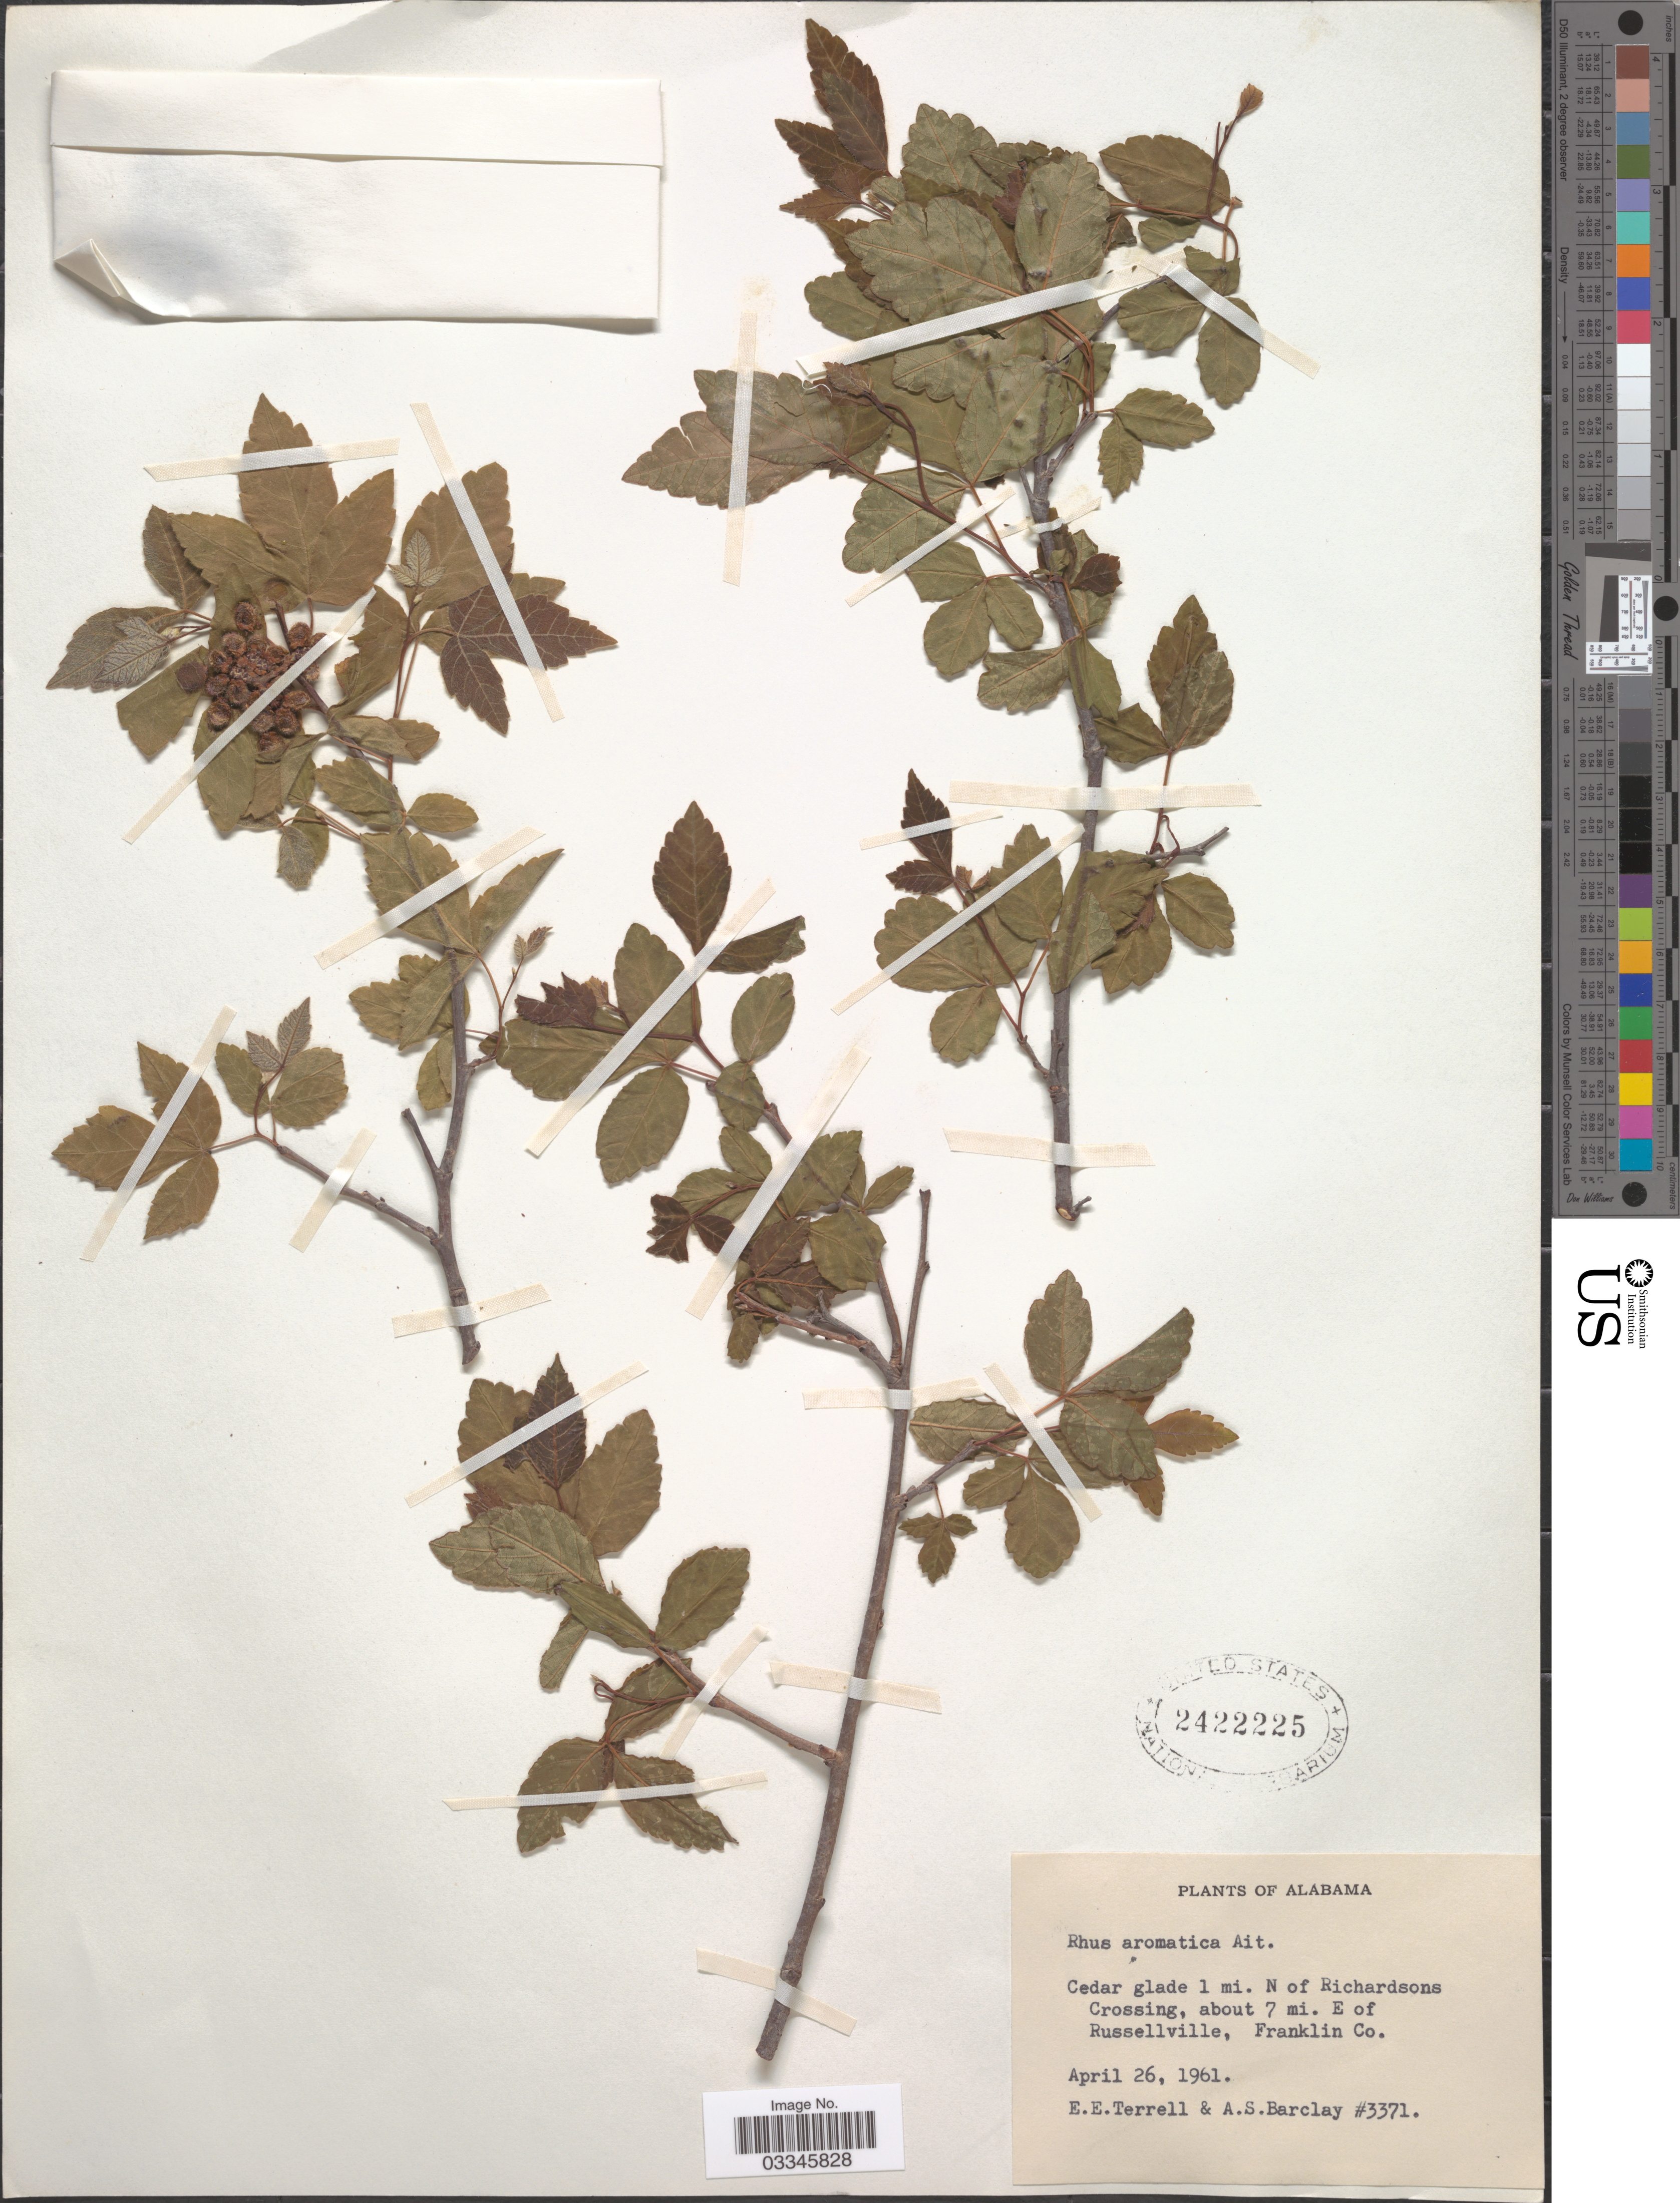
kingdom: Plantae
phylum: Tracheophyta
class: Magnoliopsida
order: Sapindales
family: Anacardiaceae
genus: Rhus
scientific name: Rhus crenata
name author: Thunb.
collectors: E. E. Terrell & A. S. Barclay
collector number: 3371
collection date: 1961-04-26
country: United States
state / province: Alabama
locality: Cedar glade 1 mi. N of Richardsons Crossing, about 7 mi. E of Russellville, Franklin Co.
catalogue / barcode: US 2422225